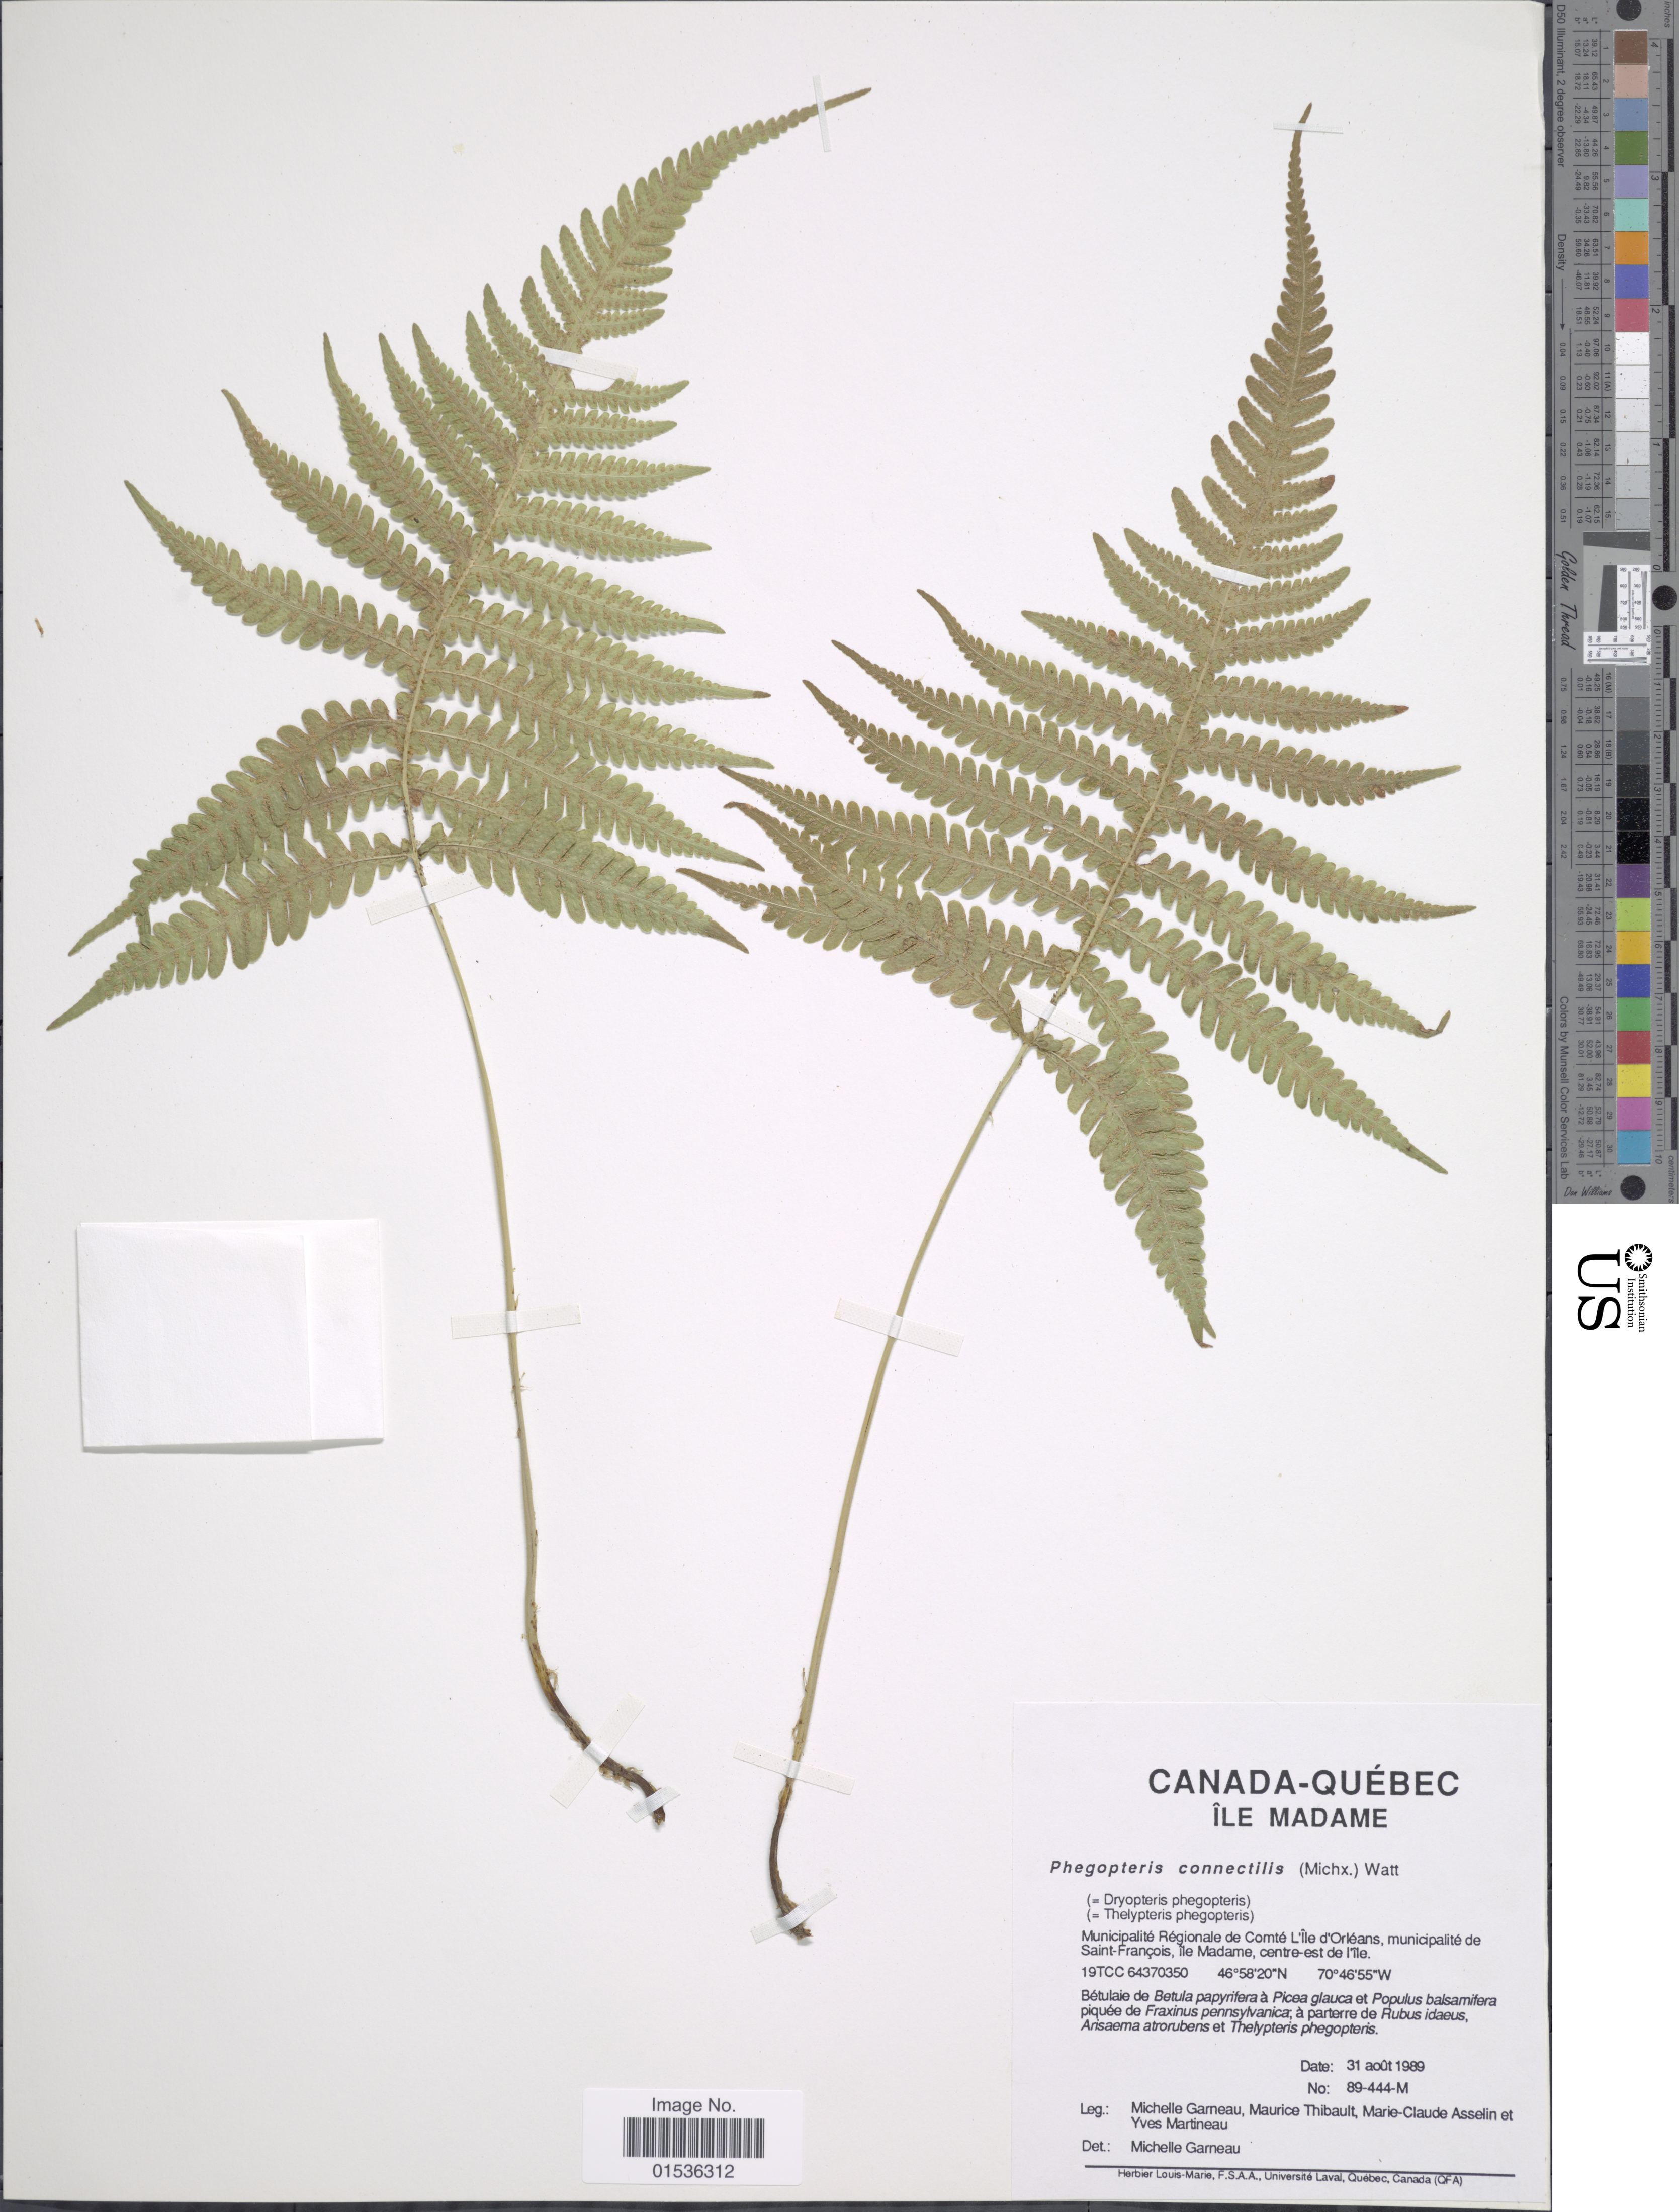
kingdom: Plantae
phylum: Tracheophyta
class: Polypodiopsida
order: Polypodiales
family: Thelypteridaceae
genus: Phegopteris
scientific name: Phegopteris connectilis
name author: (Michx.) Watt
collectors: M. Garneau, M. Thibault, M. Asselin & Y. Martineau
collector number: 89-444-M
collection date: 1989-08-31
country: Canada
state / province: Quebec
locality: Canada - Quebec, Ile Madame. Municipalite Regionale de Comte L'Ile d'Orleans, municipalite de Saint-Francois, ile Madame, centre-est de l'ile.